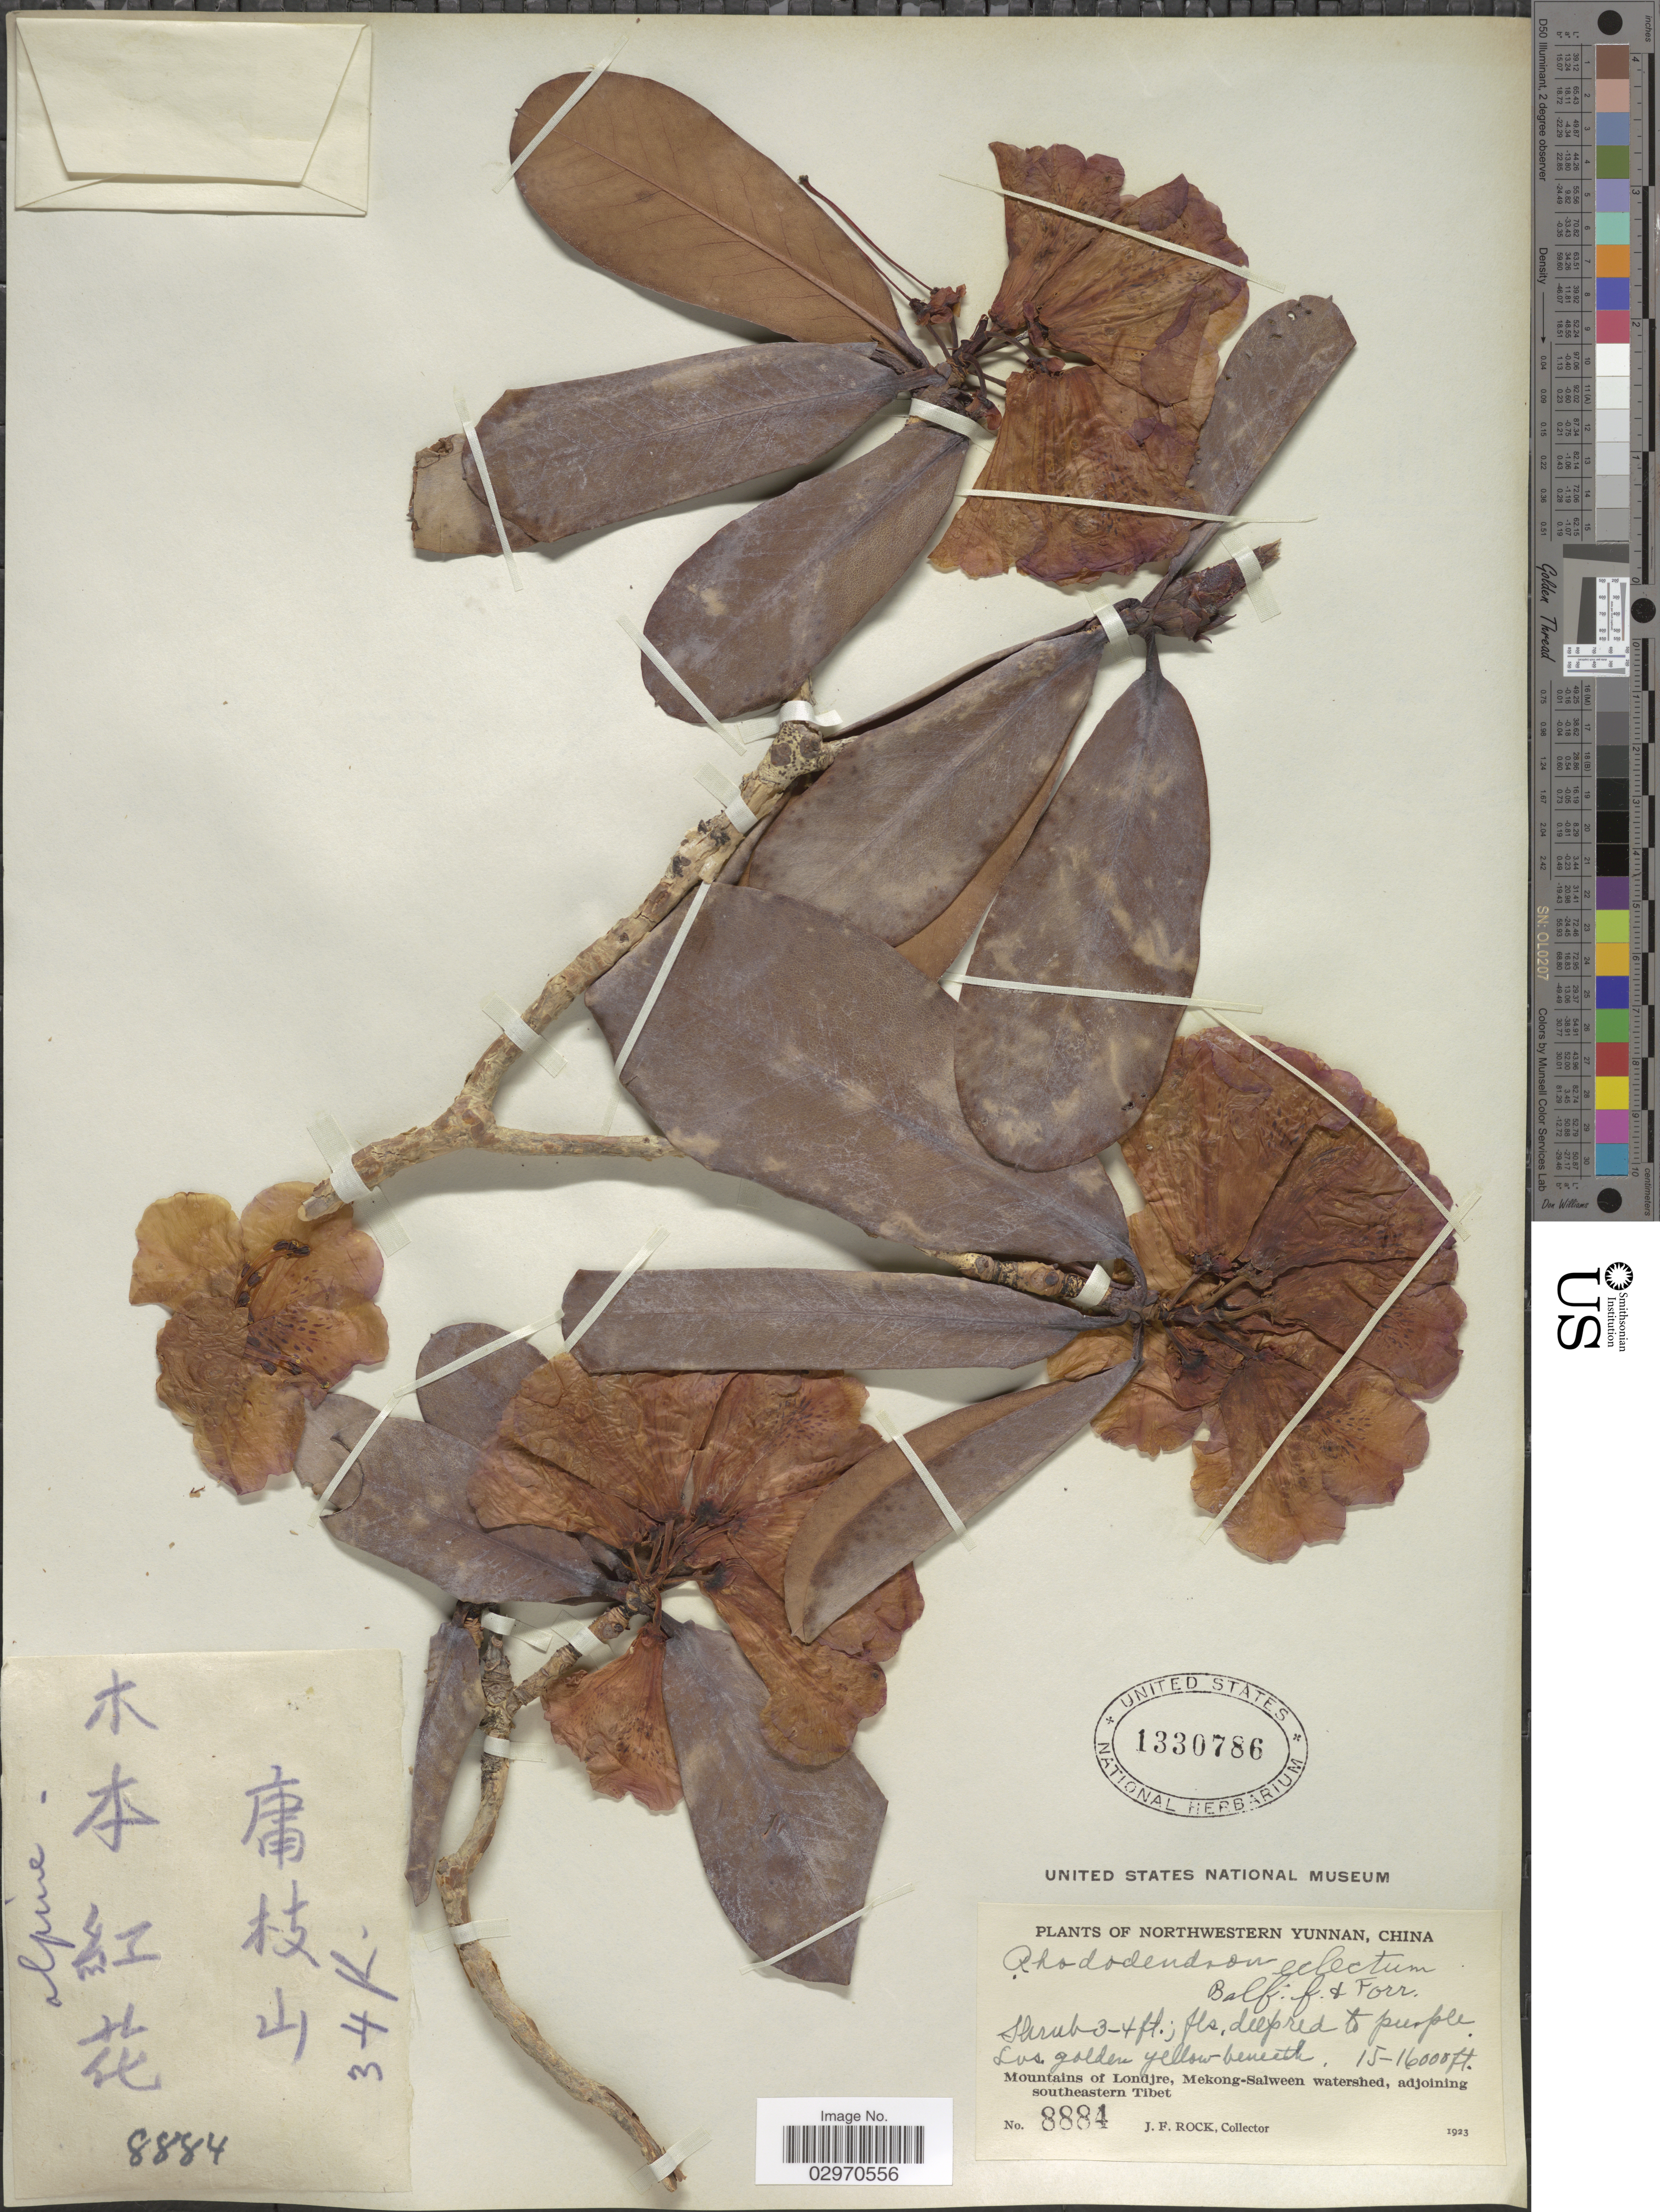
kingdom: Plantae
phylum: Tracheophyta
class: Magnoliopsida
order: Ericales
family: Ericaceae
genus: Rhododendron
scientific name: Rhododendron eclecteum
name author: Balf. f. & Forrest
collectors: J. Rock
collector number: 8884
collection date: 1923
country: China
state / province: Yunnan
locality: Northwestern Yunnan. Mountains of Londjre, Mekong-Salween watershed, adjoining southeastern Tibet.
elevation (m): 4572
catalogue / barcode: US 1330786